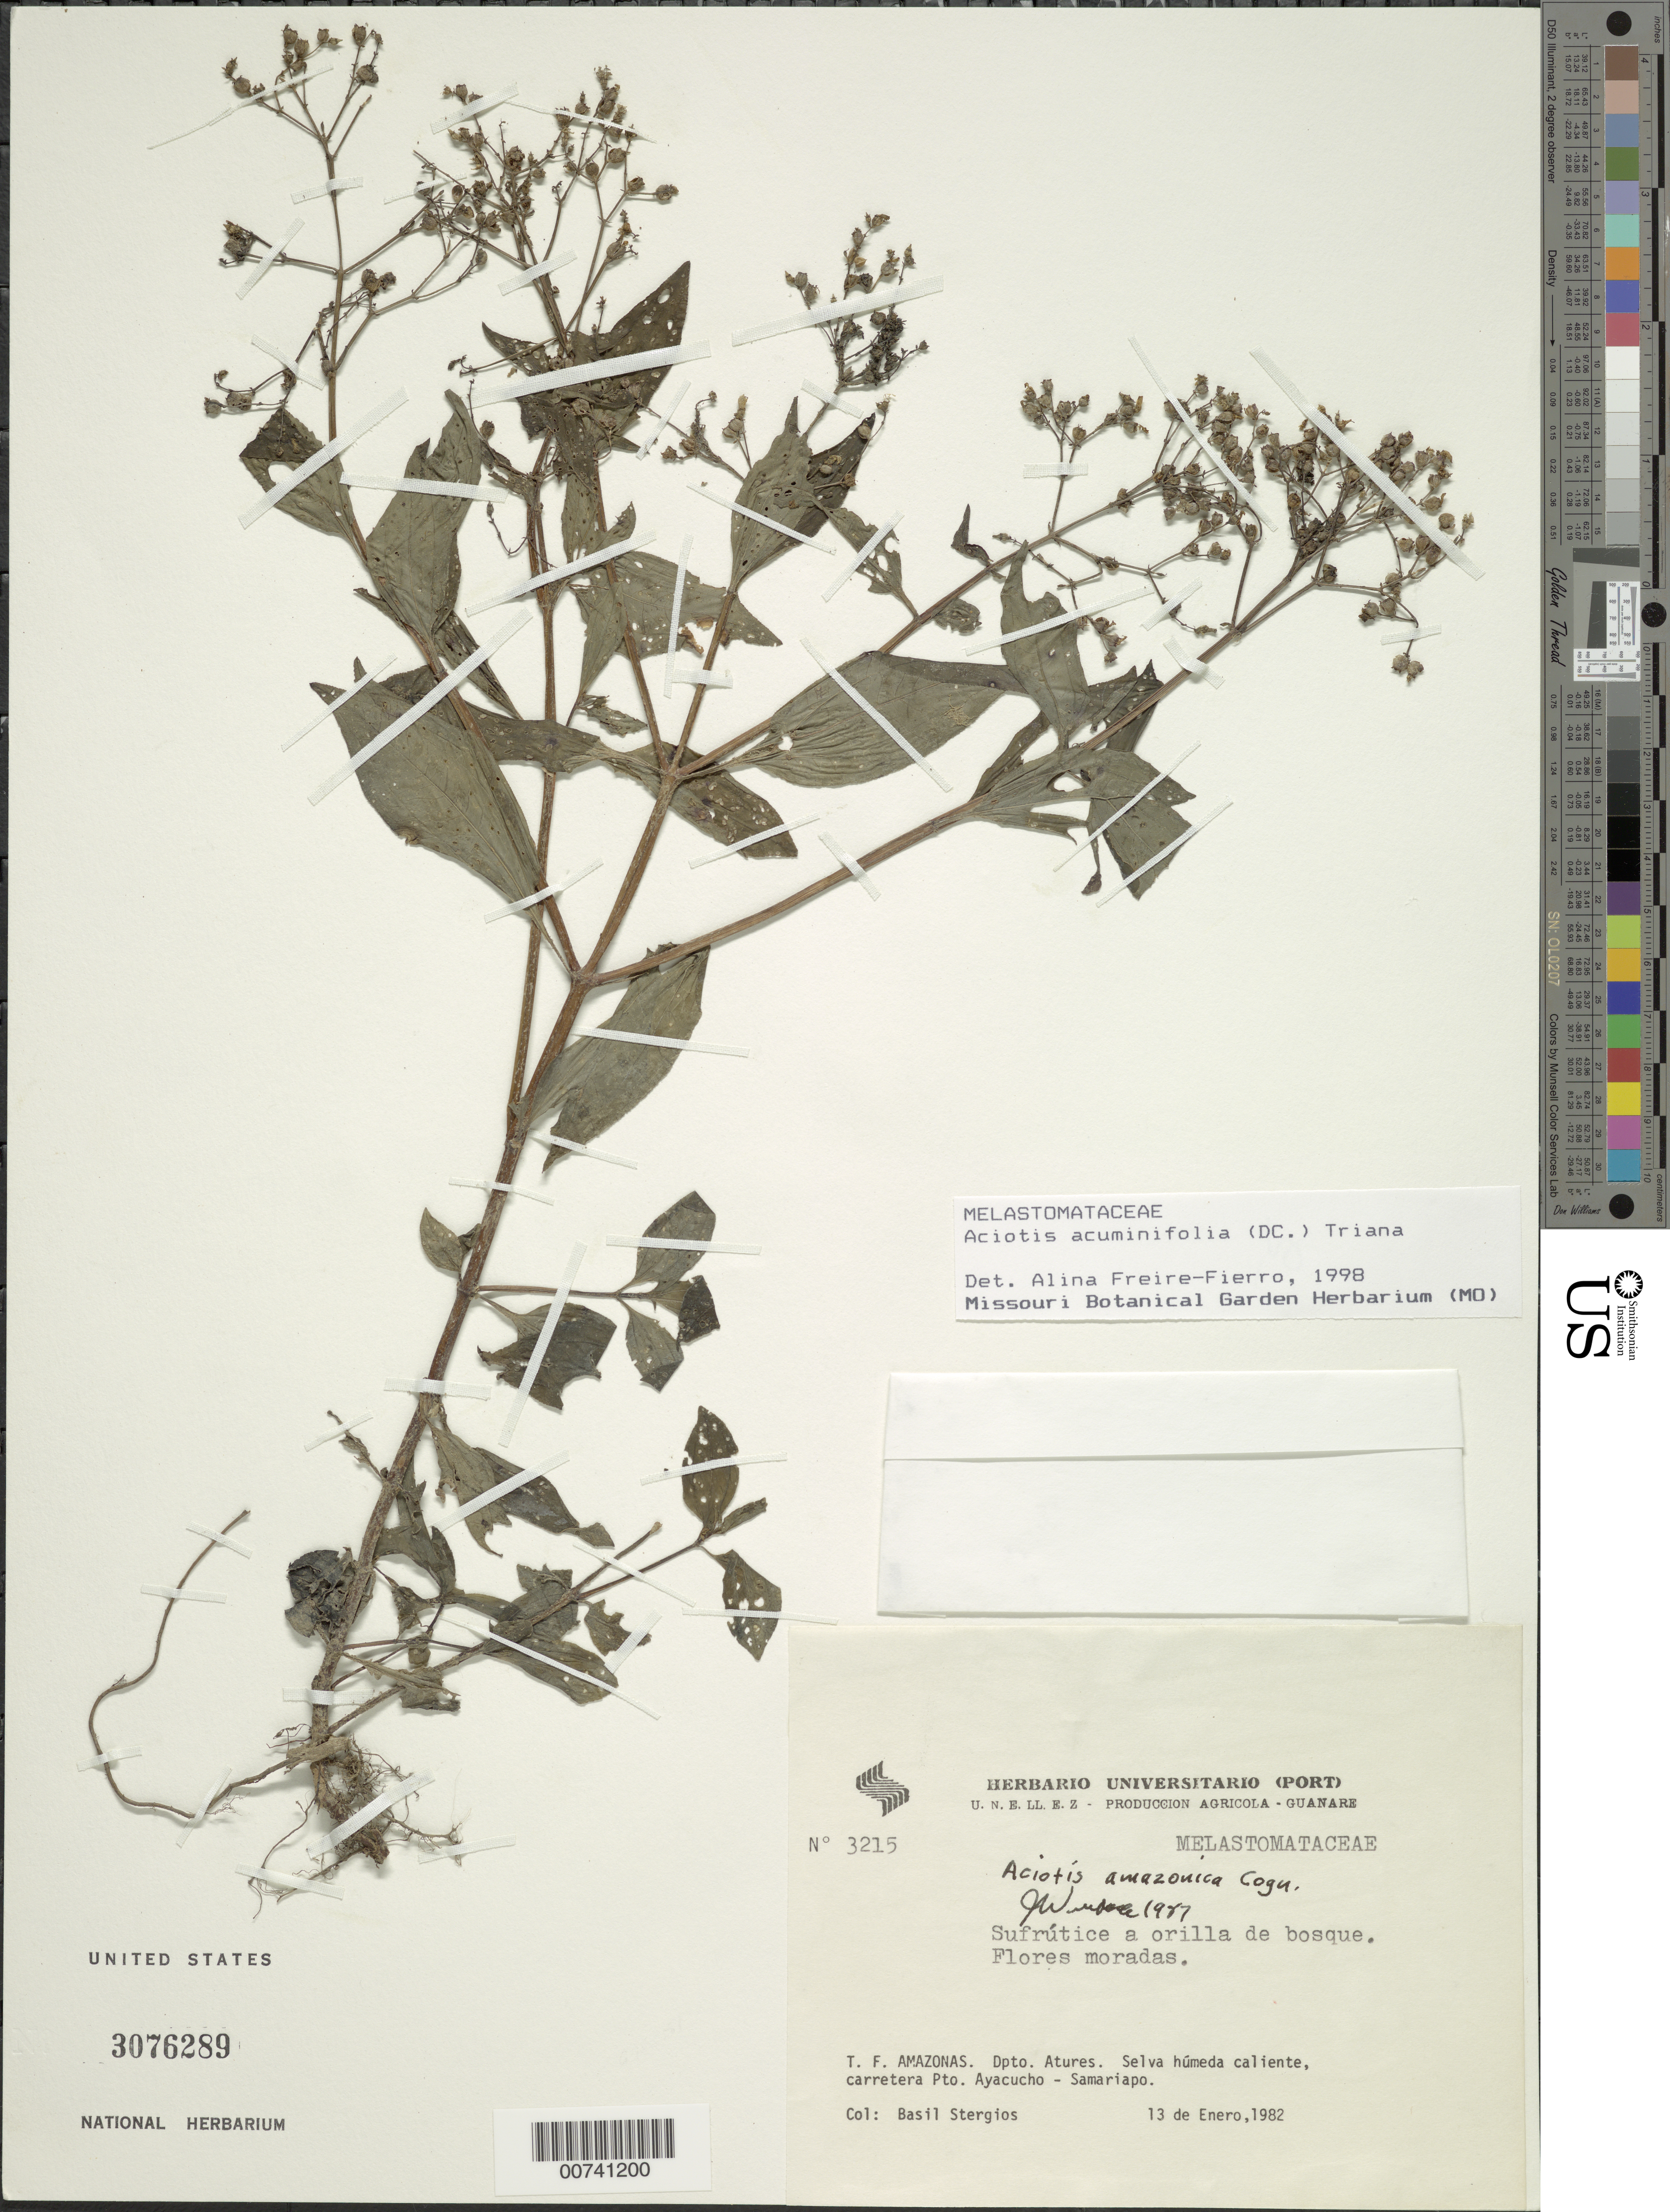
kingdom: Plantae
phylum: Tracheophyta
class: Magnoliopsida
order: Myrtales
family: Melastomataceae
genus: Aciotis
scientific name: Aciotis acuminifolia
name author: (Mart. ex DC.) Triana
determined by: Freire-Fierro, A.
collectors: B. G. Stergios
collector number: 3215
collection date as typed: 13-Jan-82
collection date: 1982-01-13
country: Venezuela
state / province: Amazonas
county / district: Atures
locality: Puerto Ayacucho to Samariapo road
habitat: Edge of forest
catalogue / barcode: US 3076289